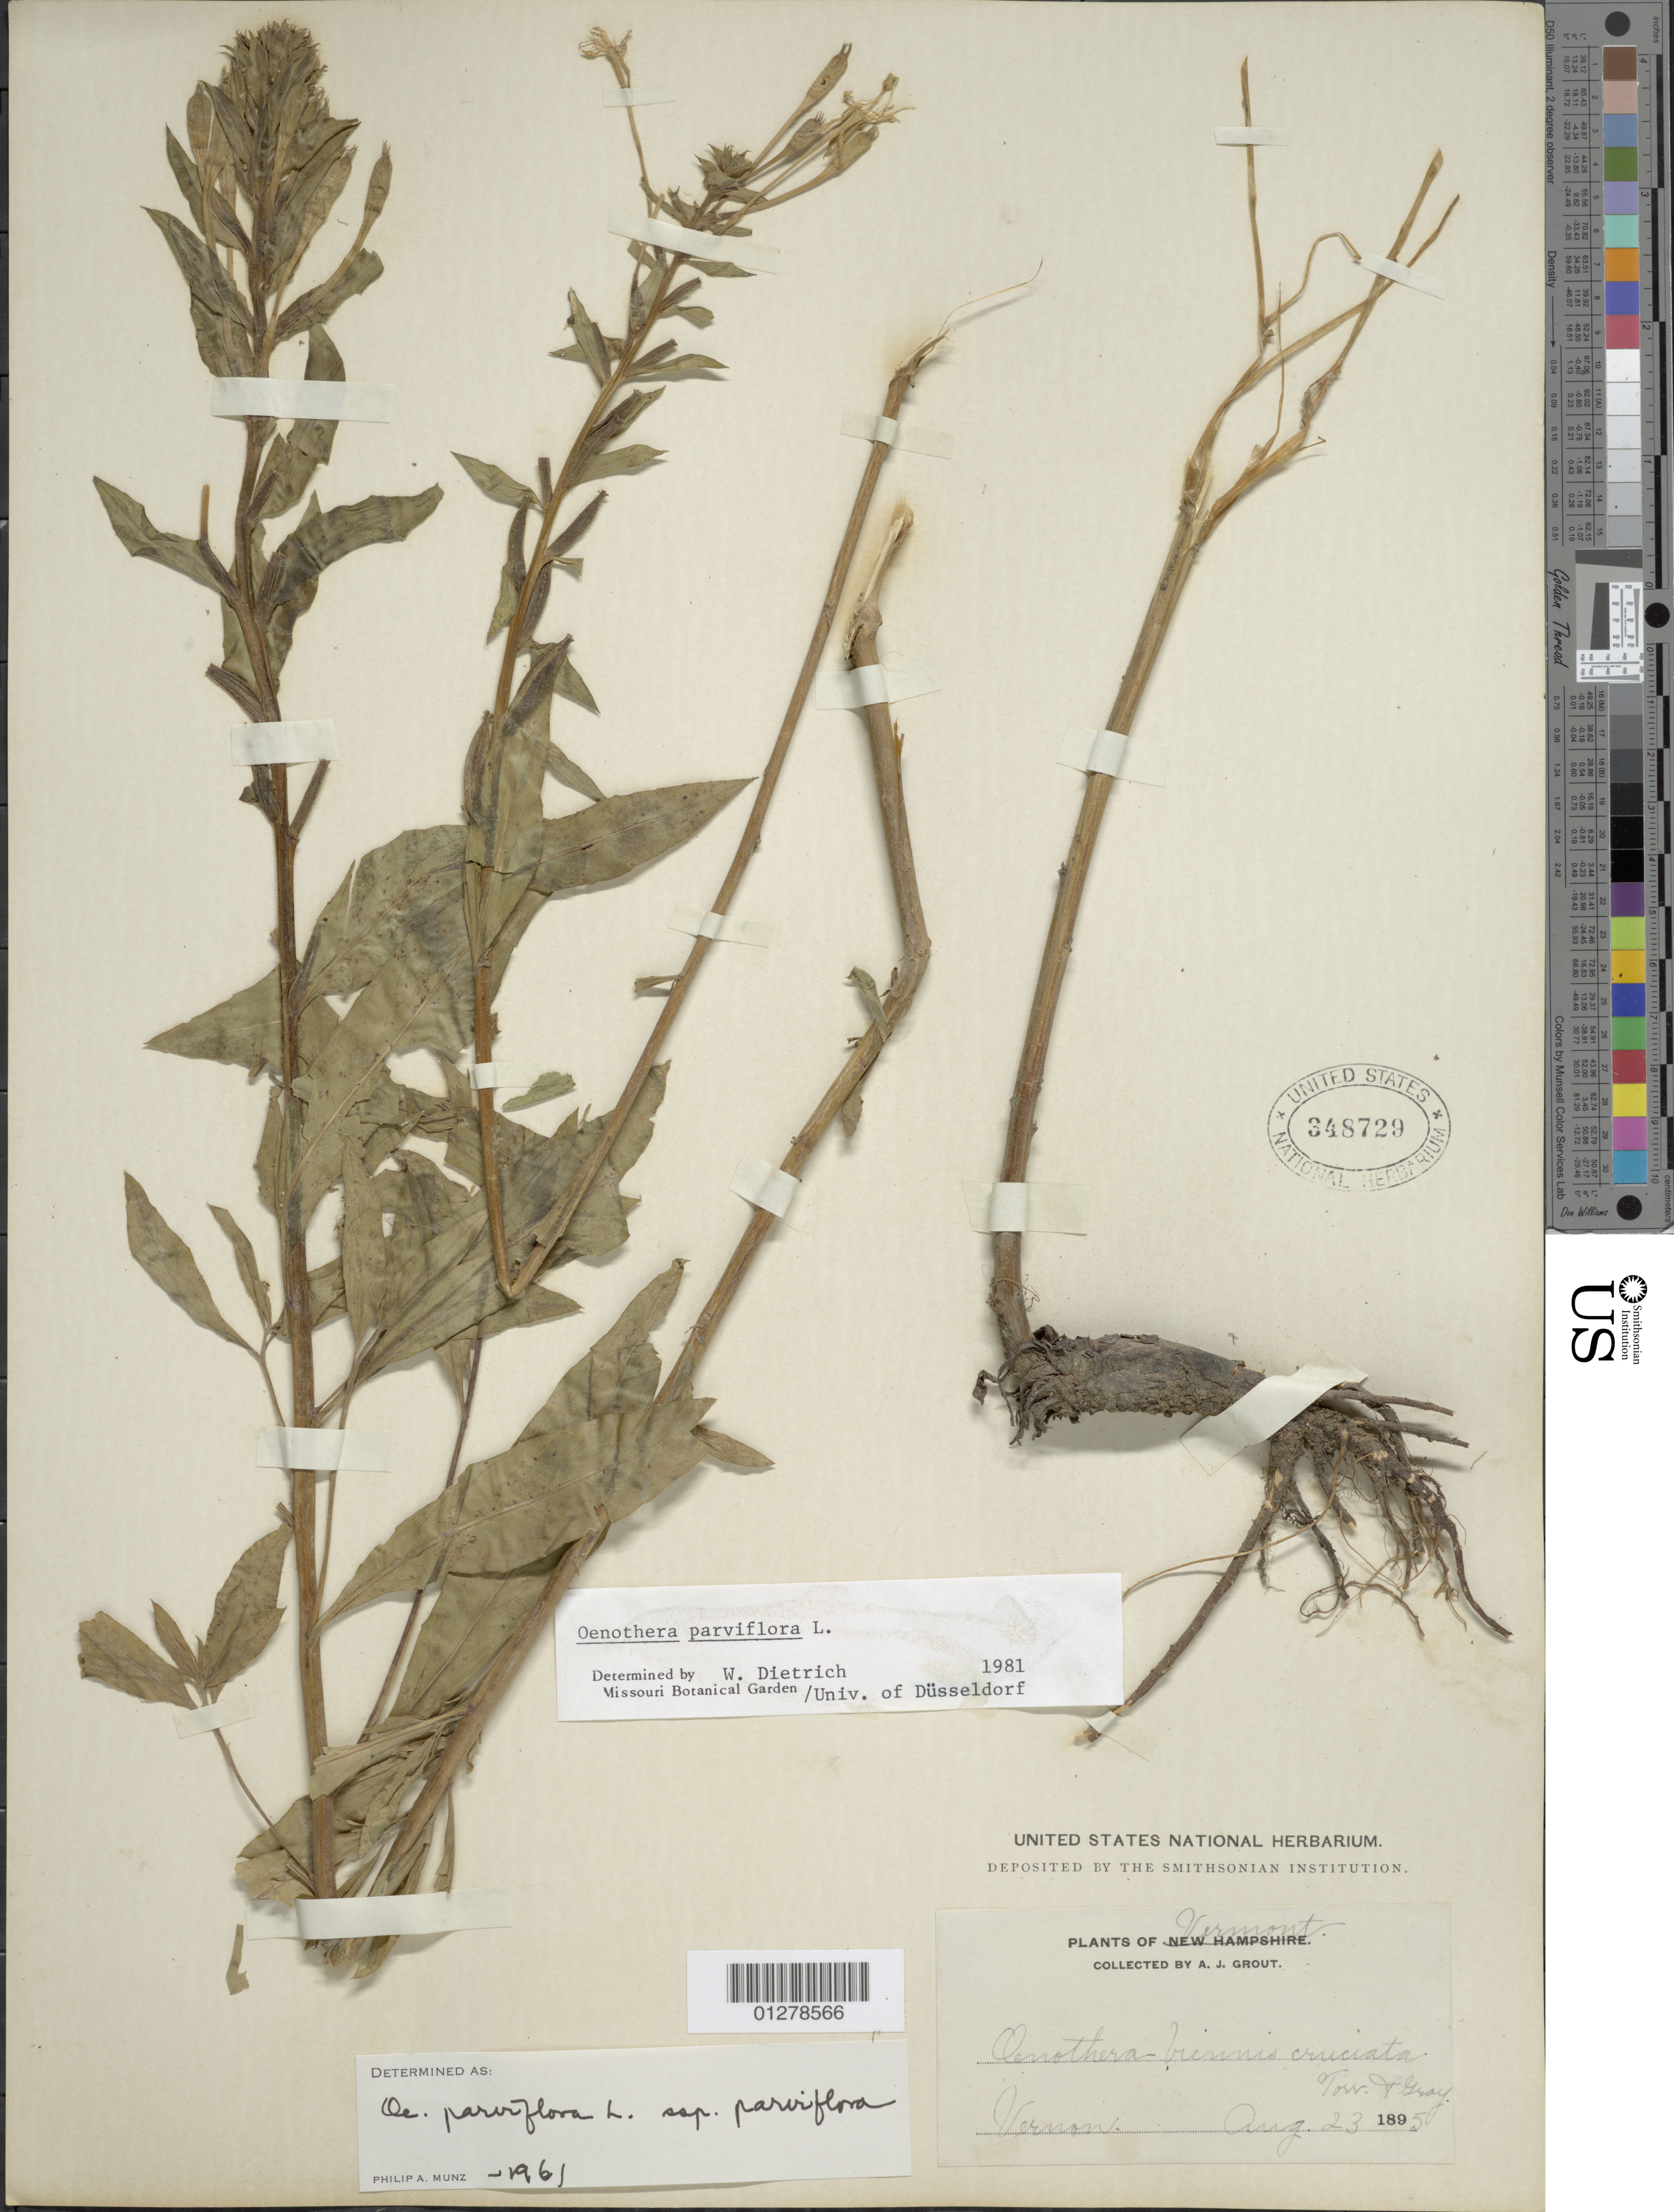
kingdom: Plantae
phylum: Tracheophyta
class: Magnoliopsida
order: Myrtales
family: Onagraceae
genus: Oenothera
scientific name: Oenothera parviflora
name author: L.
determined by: Munz, Philip A.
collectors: A. J. Grout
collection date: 1895-08-23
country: United States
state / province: Vermont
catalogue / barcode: US 348729